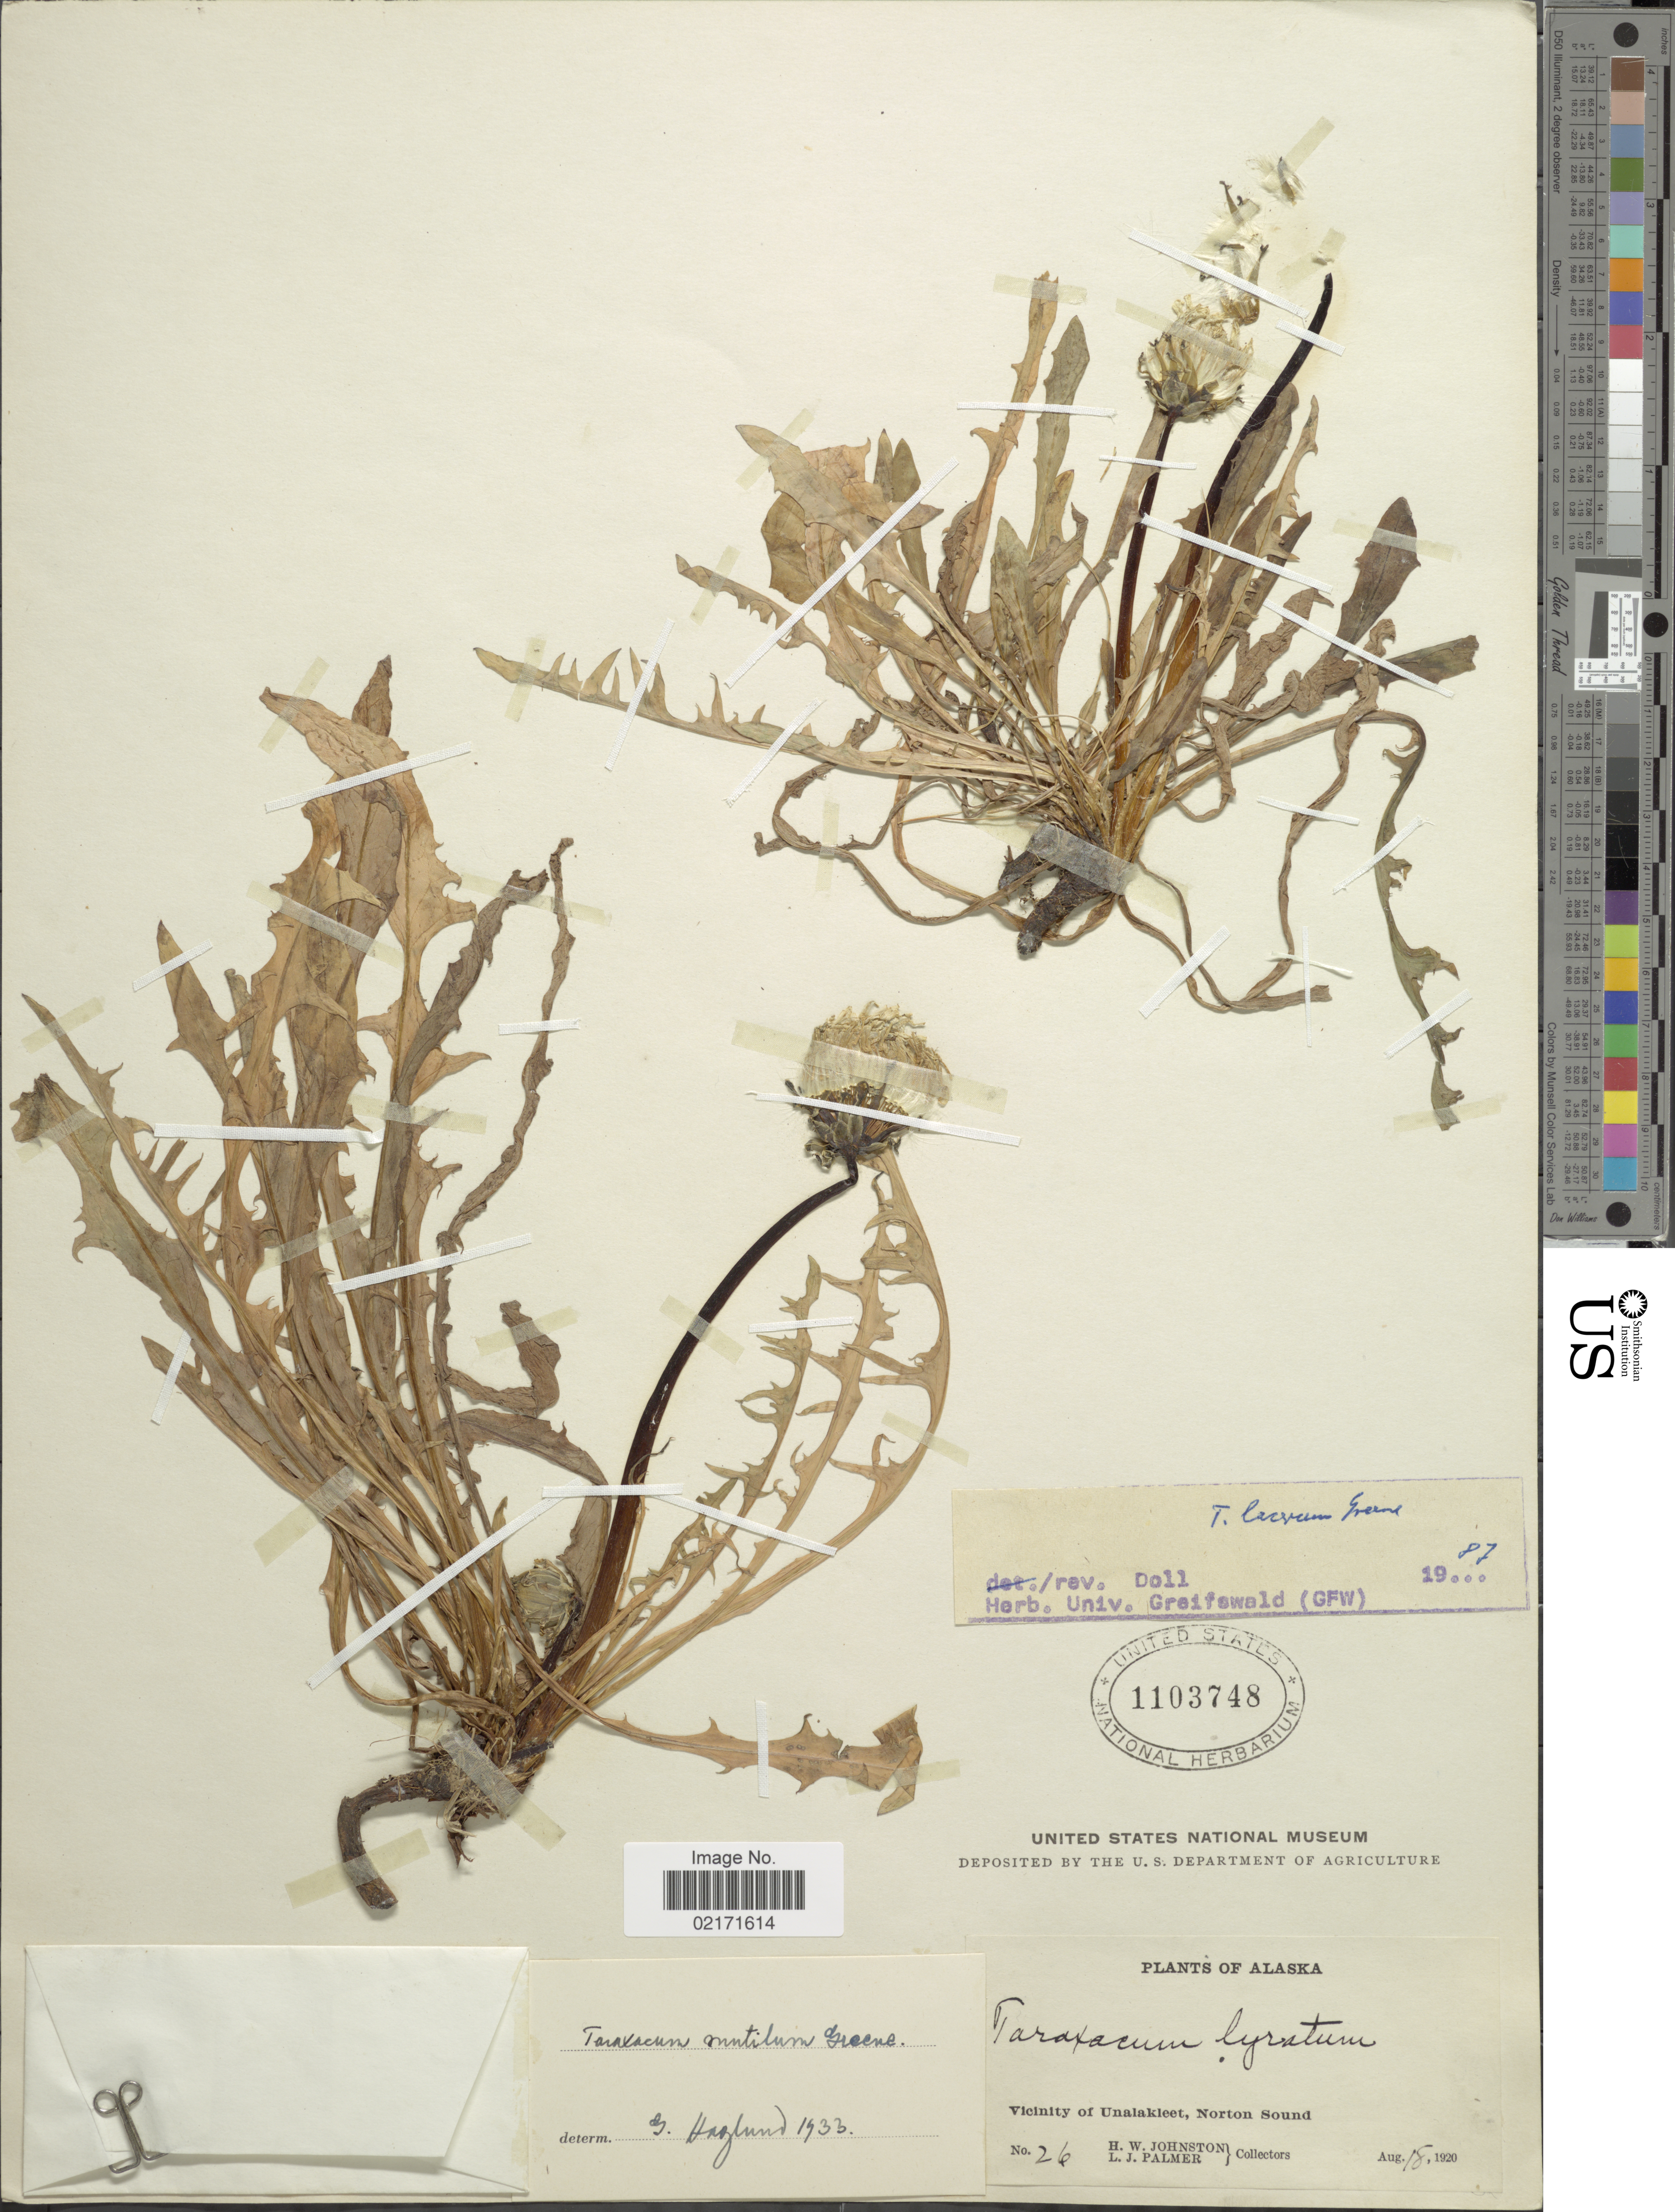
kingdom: Plantae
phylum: Tracheophyta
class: Magnoliopsida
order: Asterales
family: Asteraceae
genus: Taraxacum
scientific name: Taraxacum ceratophorum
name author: (Ledeb.) DC.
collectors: H. W. Johnston & L. J. Palmer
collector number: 26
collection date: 1920-08-18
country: United States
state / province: Alaska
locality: Vicinity of Unalakleet, Norton Sound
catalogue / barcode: US 1103748